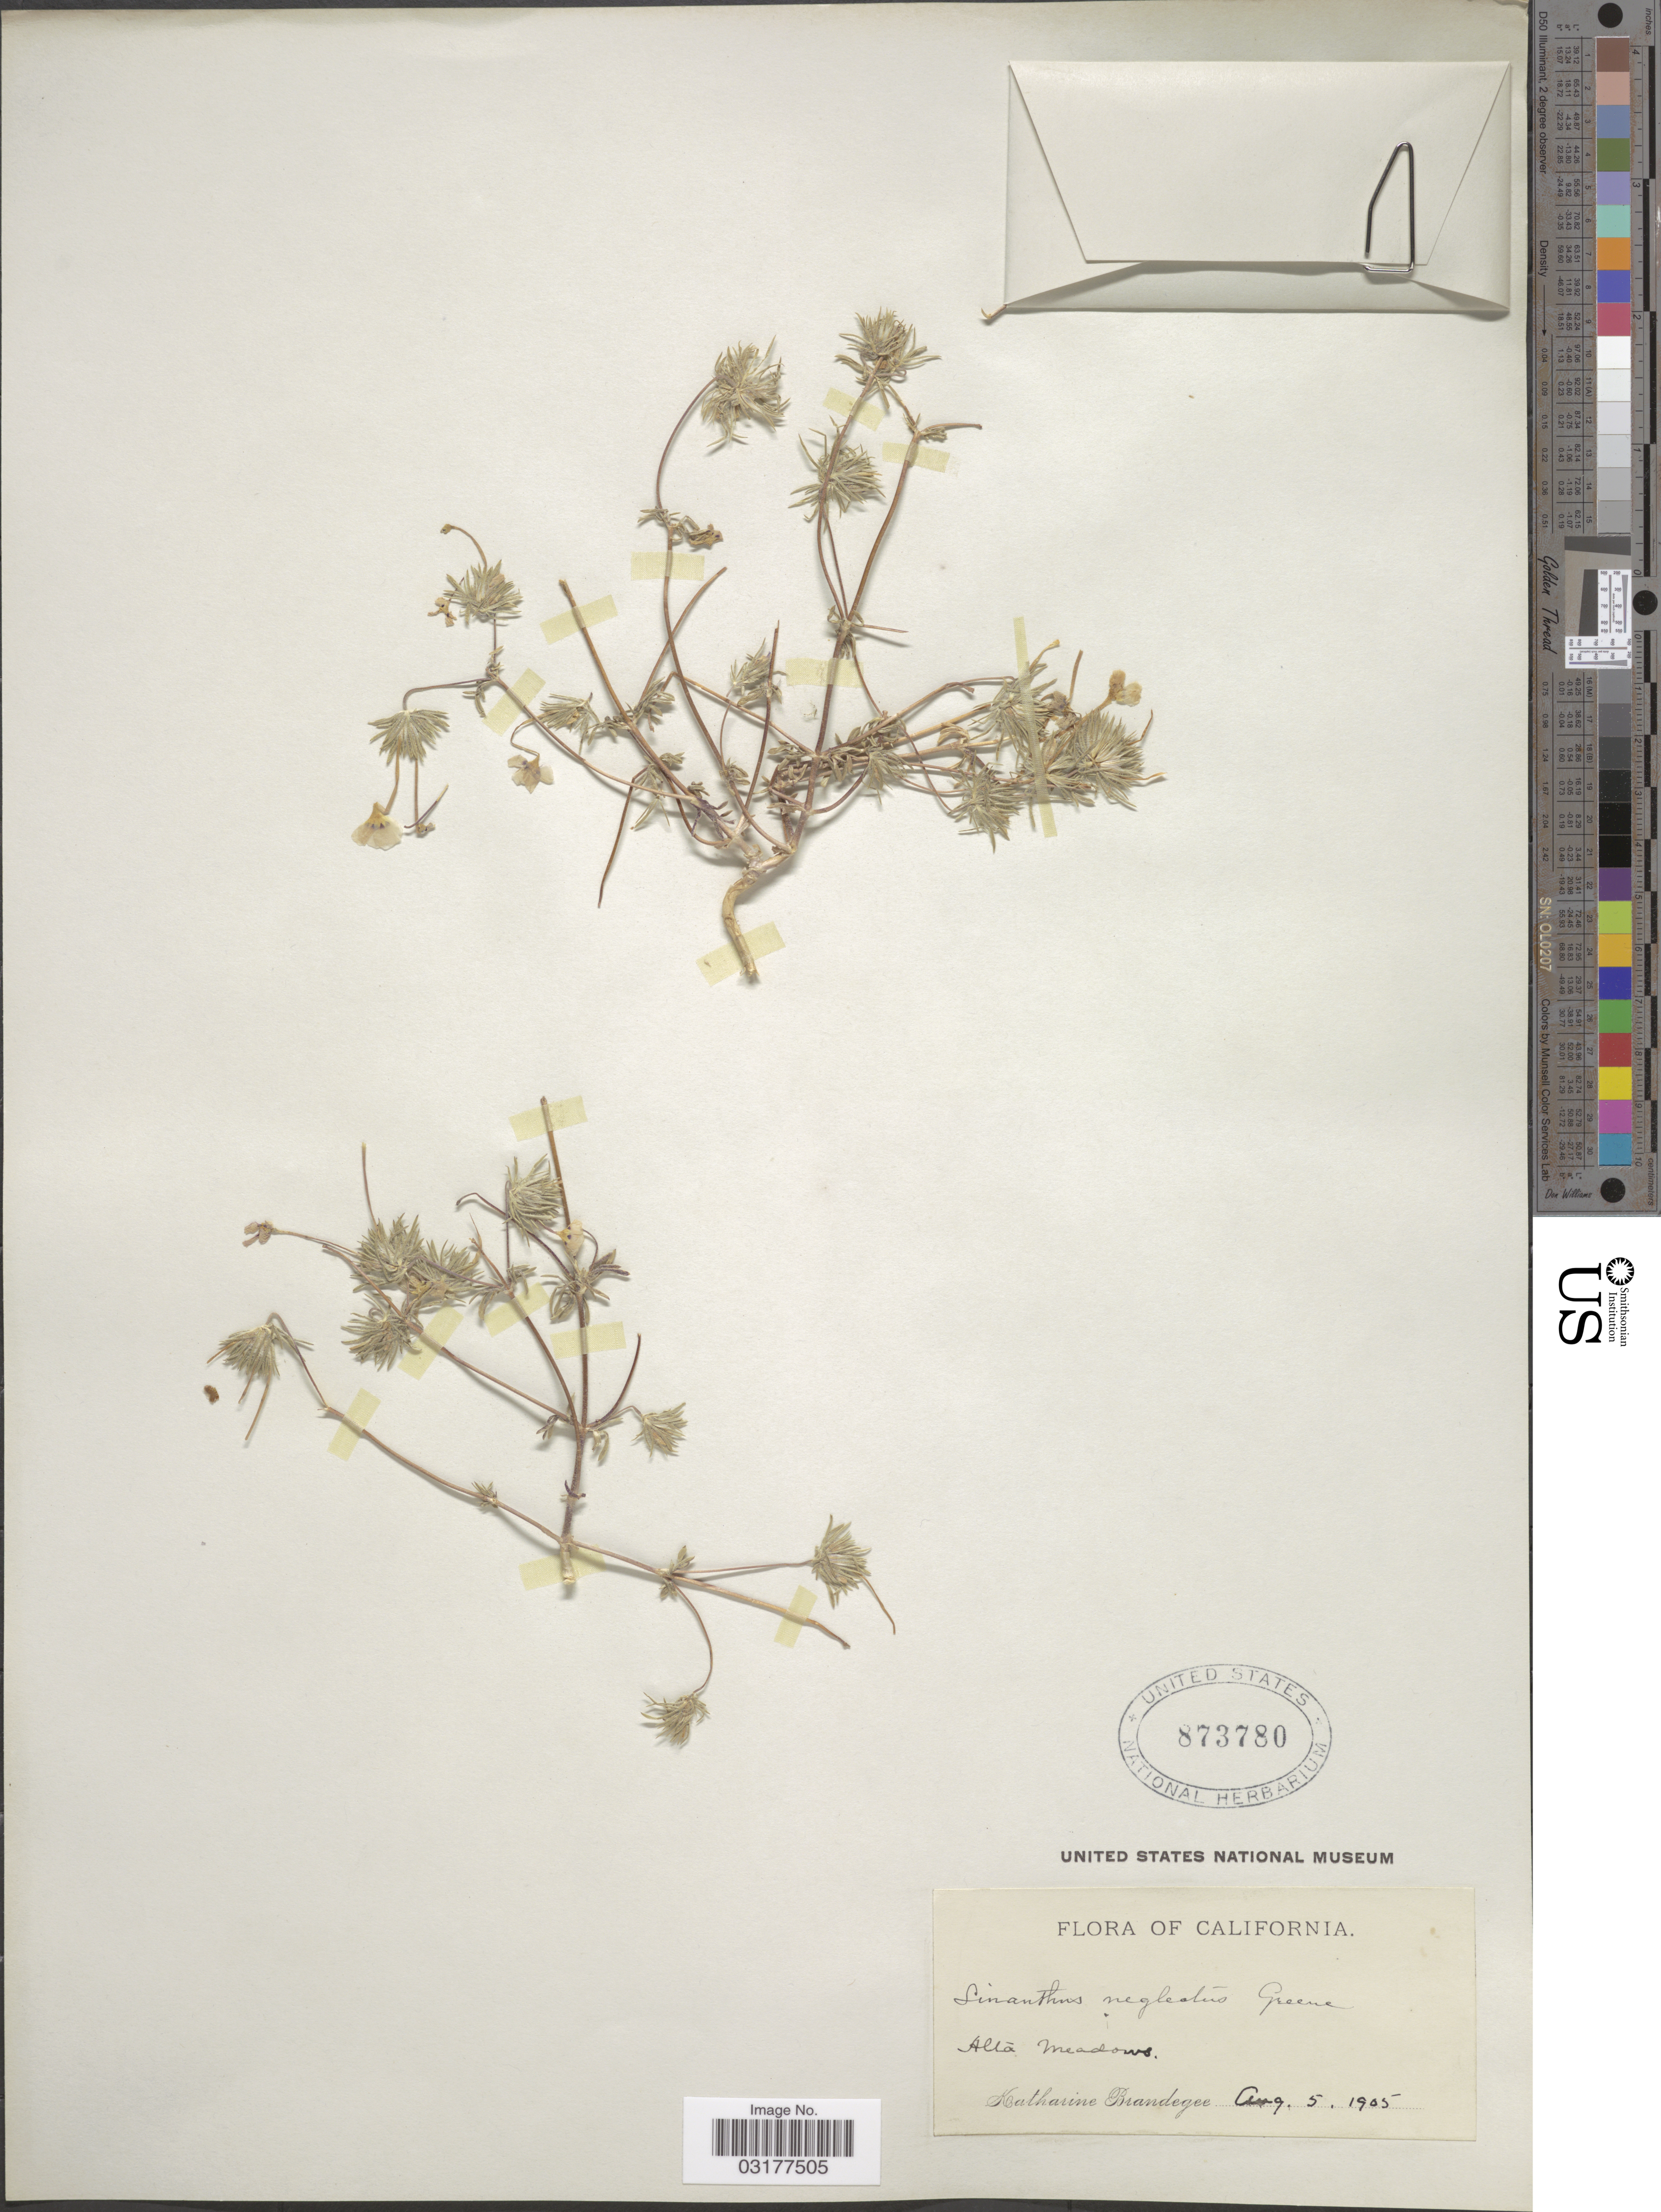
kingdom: Plantae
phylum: Tracheophyta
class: Magnoliopsida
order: Ericales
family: Polemoniaceae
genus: Leptosiphon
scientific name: Leptosiphon ciliatus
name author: (Benth.) Jeps.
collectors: M. K. Brandegee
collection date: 1905-08-05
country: United States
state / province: California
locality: Alta Meadows.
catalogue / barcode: US 873780